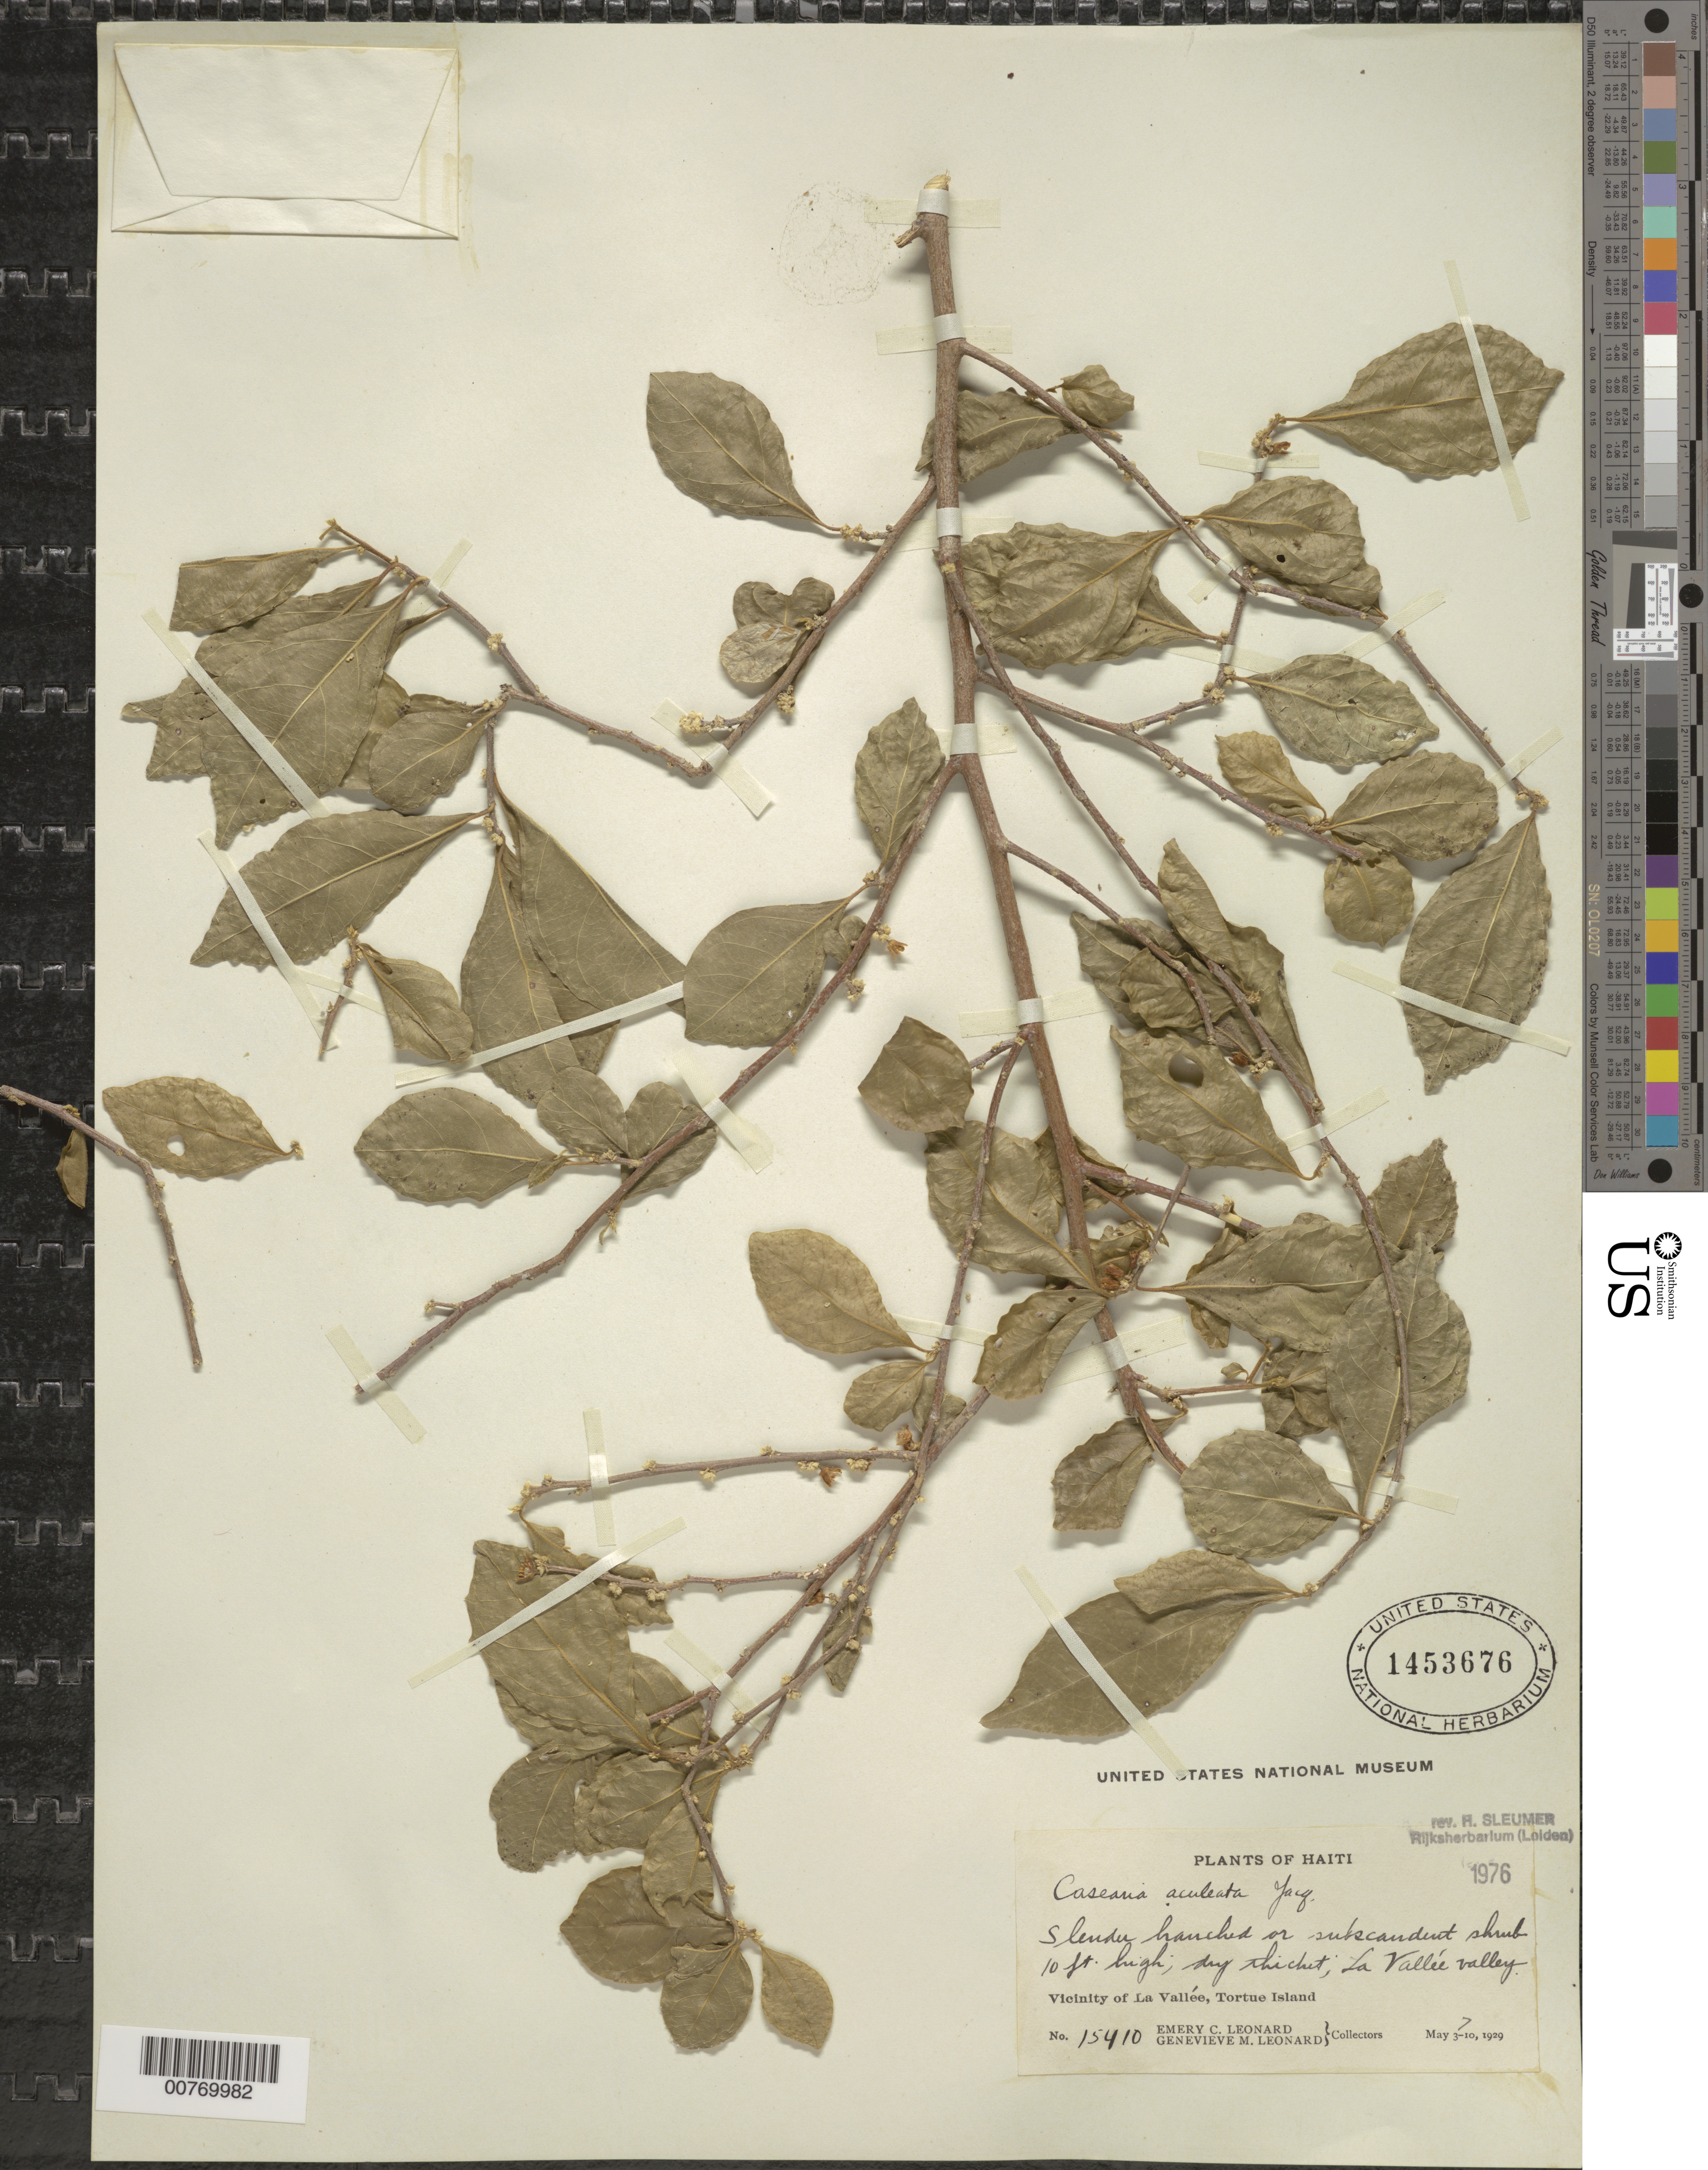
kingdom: Plantae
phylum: Tracheophyta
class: Magnoliopsida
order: Malpighiales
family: Salicaceae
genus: Casearia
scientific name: Casearia aculeata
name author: Jacq.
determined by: Sleumer, H. O.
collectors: E. C. Leonard & G. M. Leonard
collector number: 15410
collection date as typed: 07 May 1929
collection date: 1929-05-07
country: Haiti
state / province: Nord-Óuest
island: Île de la Tortue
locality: Vicinity of La Vallée, Tortue Island., La Vallée valley.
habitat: Dry thicket.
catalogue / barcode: US 1453676